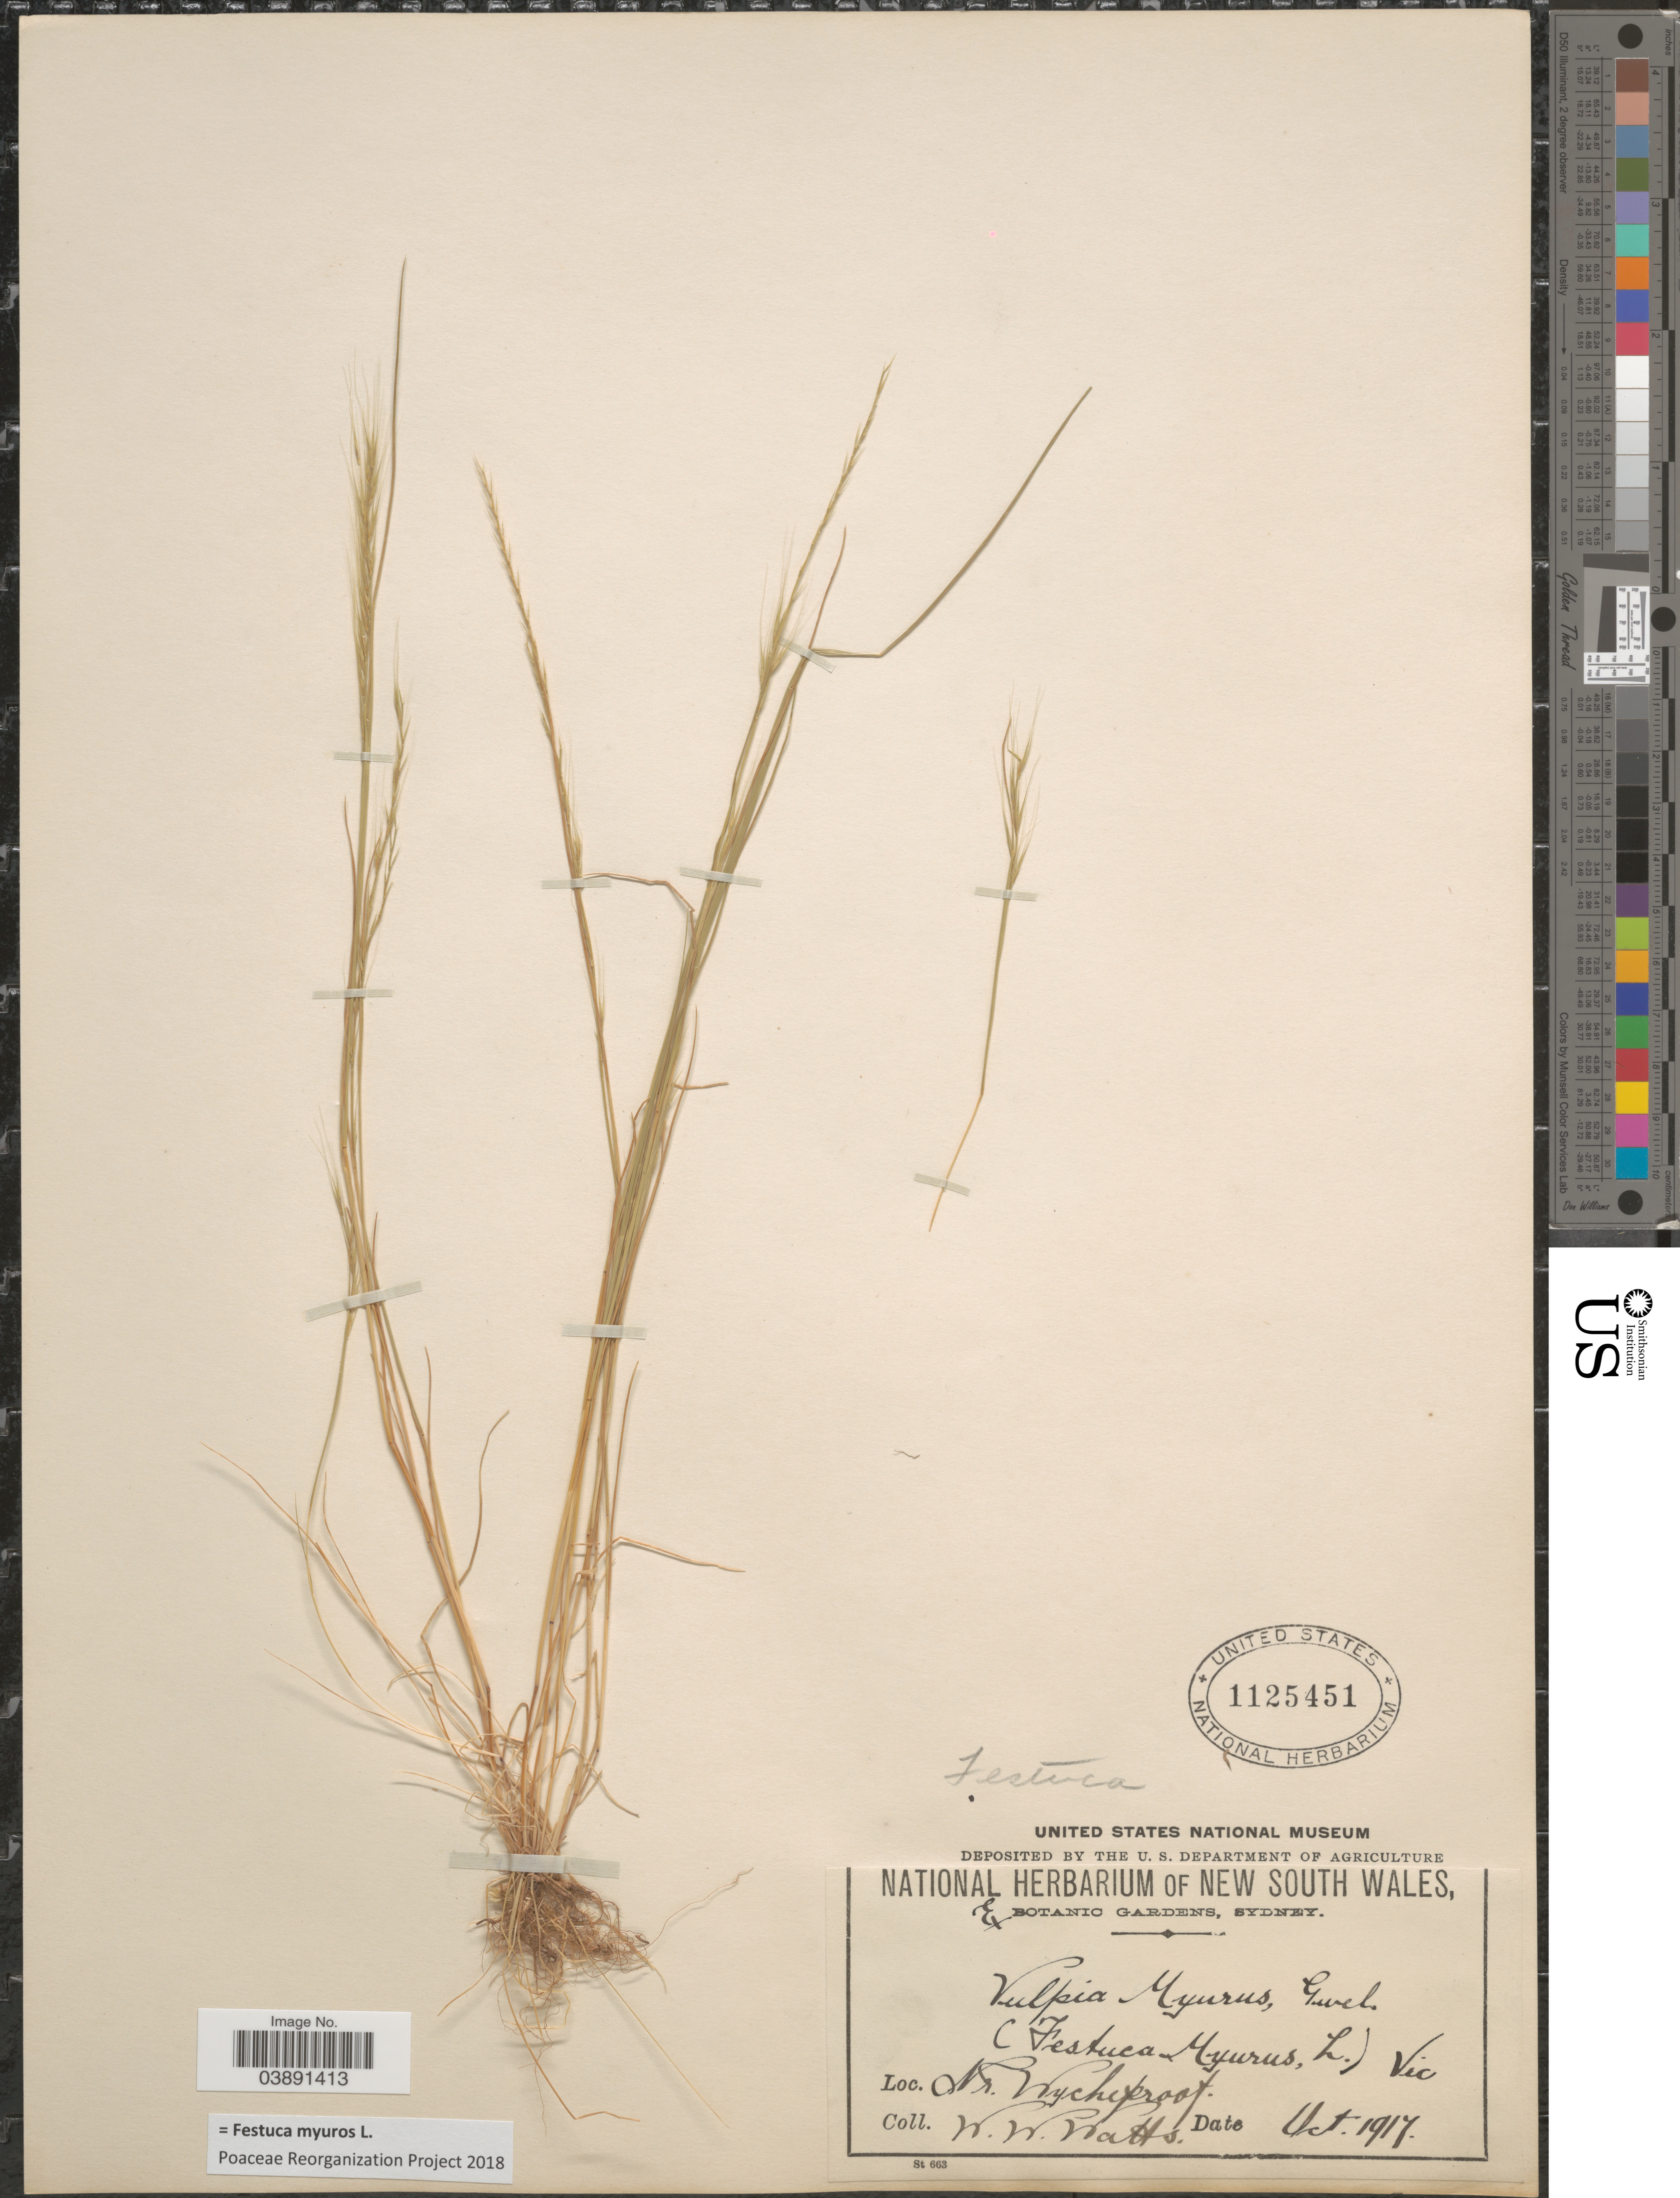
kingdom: Plantae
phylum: Tracheophyta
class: Liliopsida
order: Poales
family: Poaceae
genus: Festuca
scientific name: Festuca myuros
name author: L.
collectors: W. W. Watts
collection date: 1917-10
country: Australia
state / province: New South Wales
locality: Nr. Wycheproof.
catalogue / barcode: US 1125451